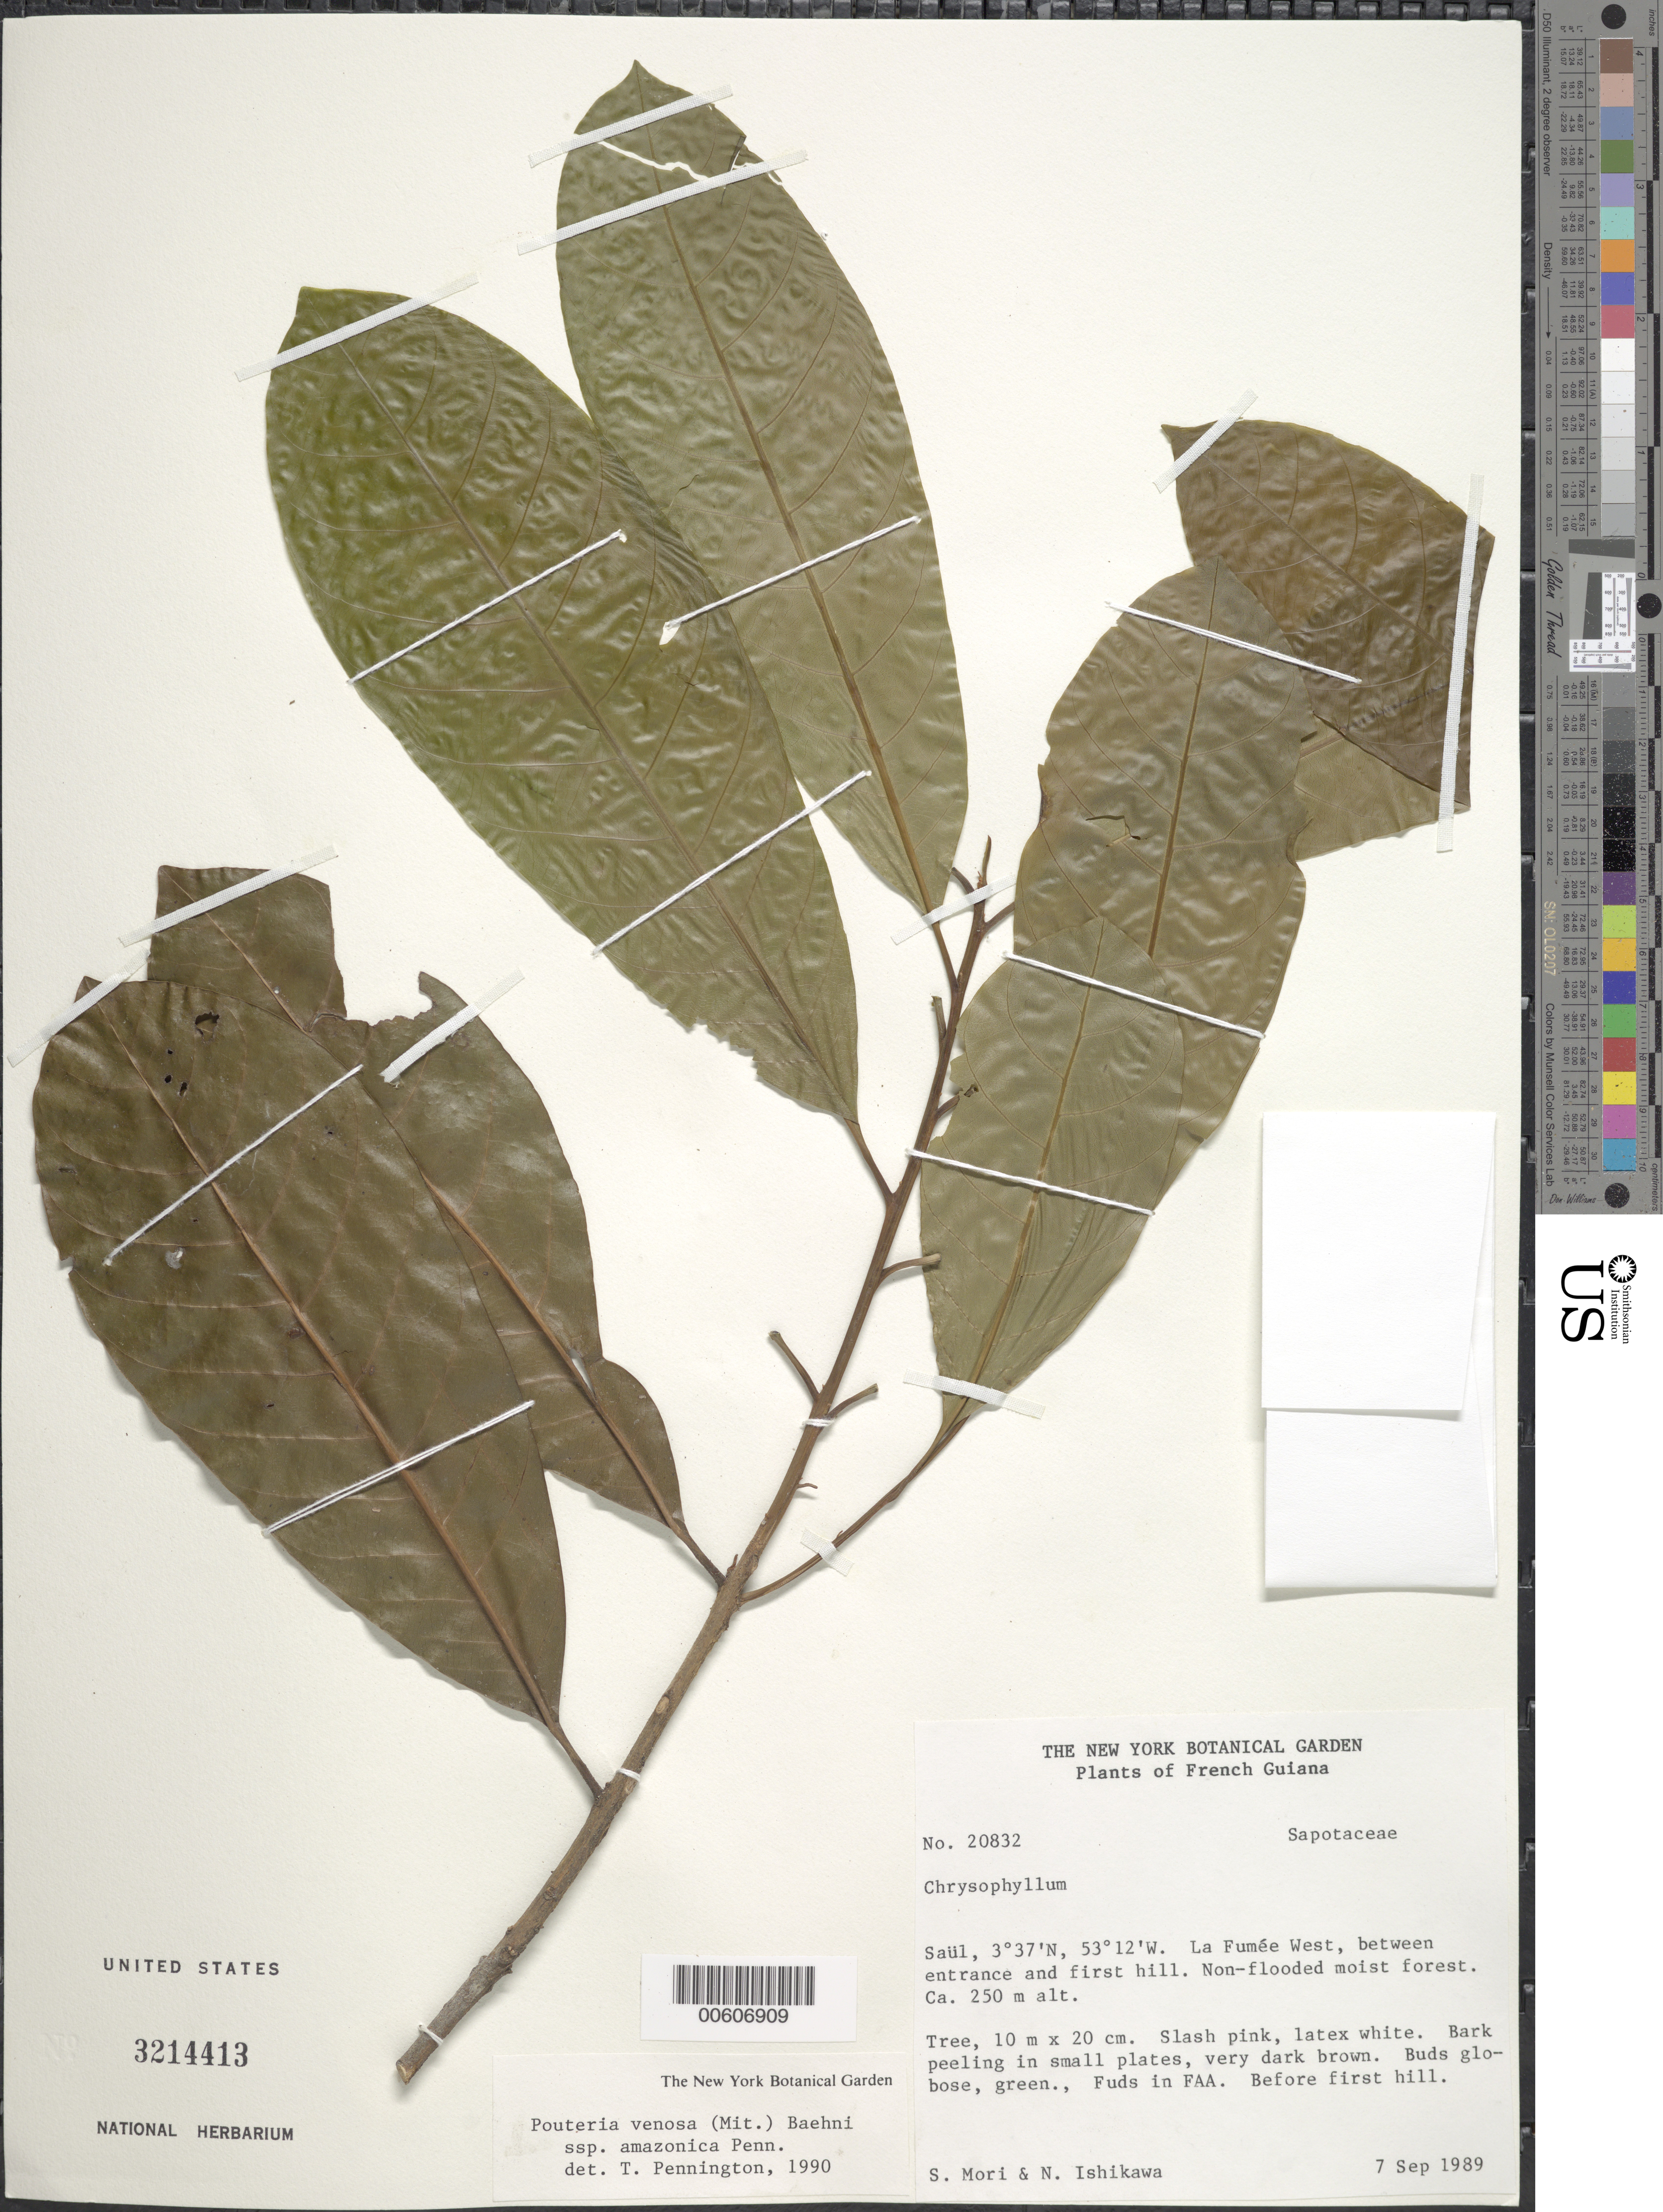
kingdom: Plantae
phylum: Tracheophyta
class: Magnoliopsida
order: Ericales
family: Sapotaceae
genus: Pouteria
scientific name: Pouteria venosa subsp. amazonica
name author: T.D. Penn.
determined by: Pennington, T. D., (K)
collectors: S. Mori & N. Ishikawa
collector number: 20832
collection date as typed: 7-Sep-89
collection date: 1989-09-07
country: French Guiana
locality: Saül, La Fumée West, between entrance and first hill; before first hill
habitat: Non-flooded moist forest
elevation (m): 250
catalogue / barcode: US 3214413